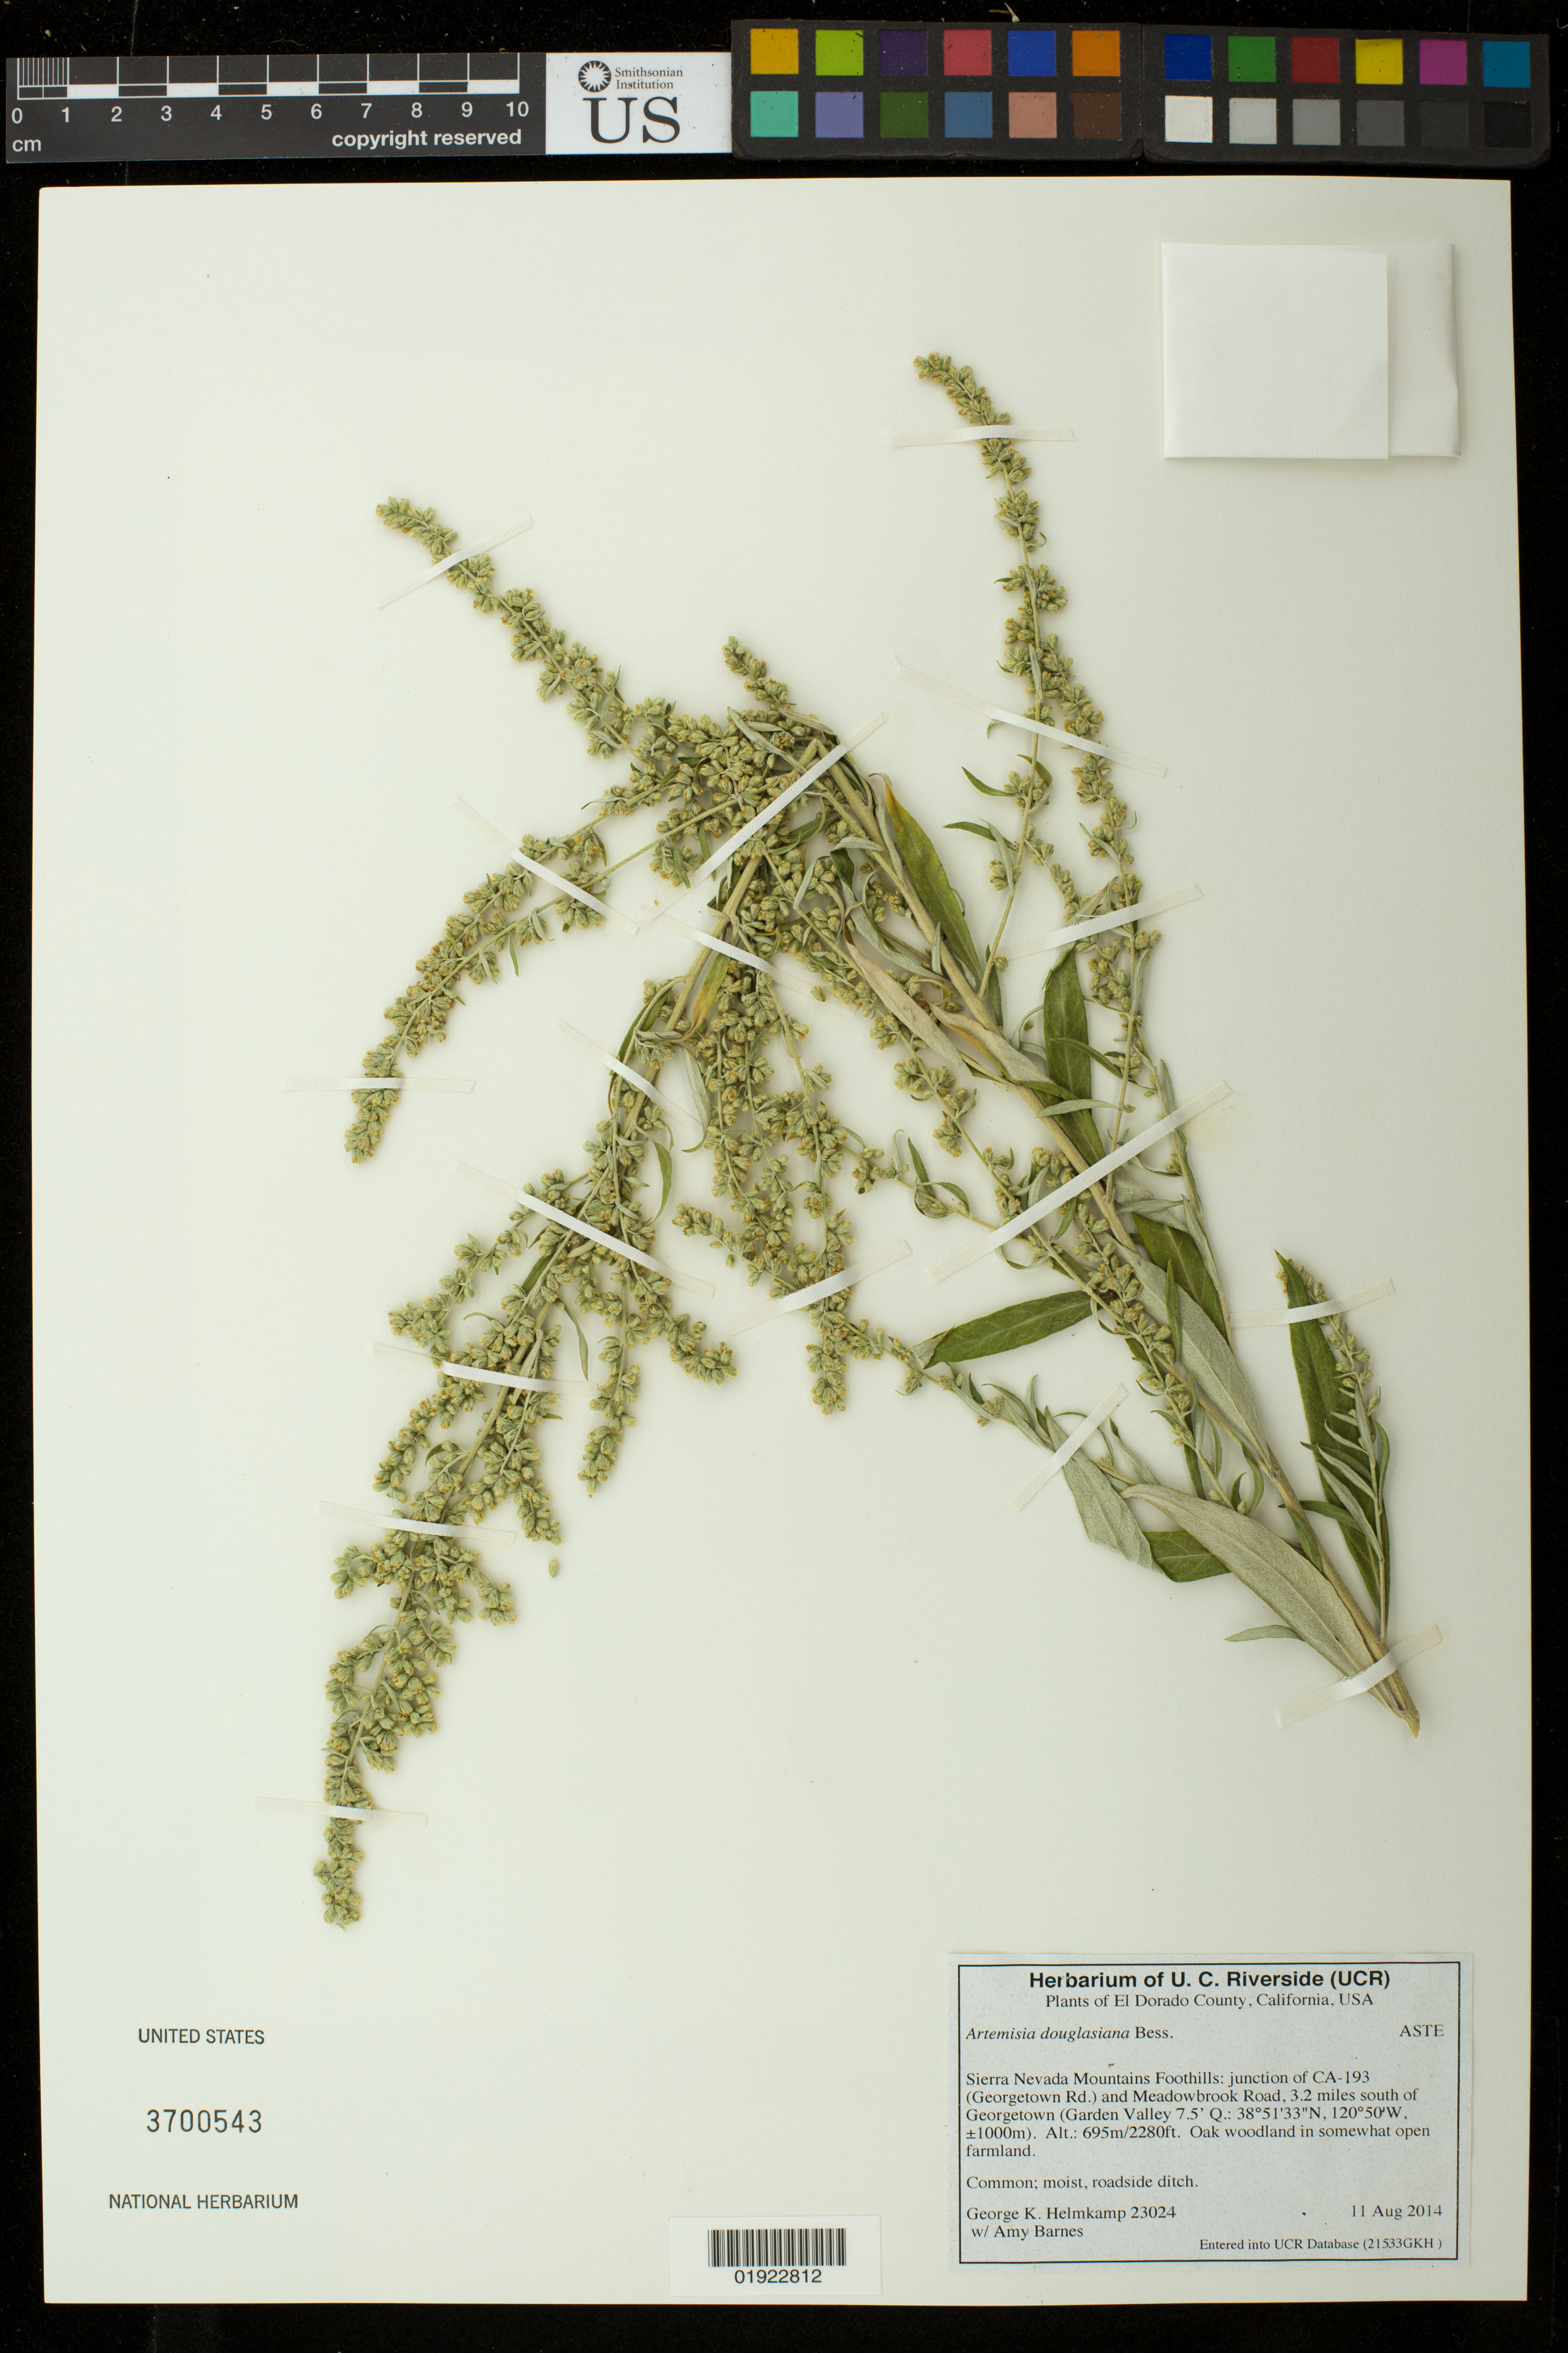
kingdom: Plantae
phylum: Tracheophyta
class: Magnoliopsida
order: Asterales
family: Asteraceae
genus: Artemisia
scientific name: Artemisia douglasiana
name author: Besser ex Hook.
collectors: G. Helmkamp & A. Barnes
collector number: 23024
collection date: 2014-08-11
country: United States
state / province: California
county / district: El Dorado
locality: Sierra Nevada Mountains Foothills: junction of CA-193 (Georgetown Rd.) and Meadowbrook Road, 3.2 miles south of Georgetown.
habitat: Common; moist, roadside ditch. Oak woodland in somewhat open farmland.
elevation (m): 695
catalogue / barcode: US 3700543